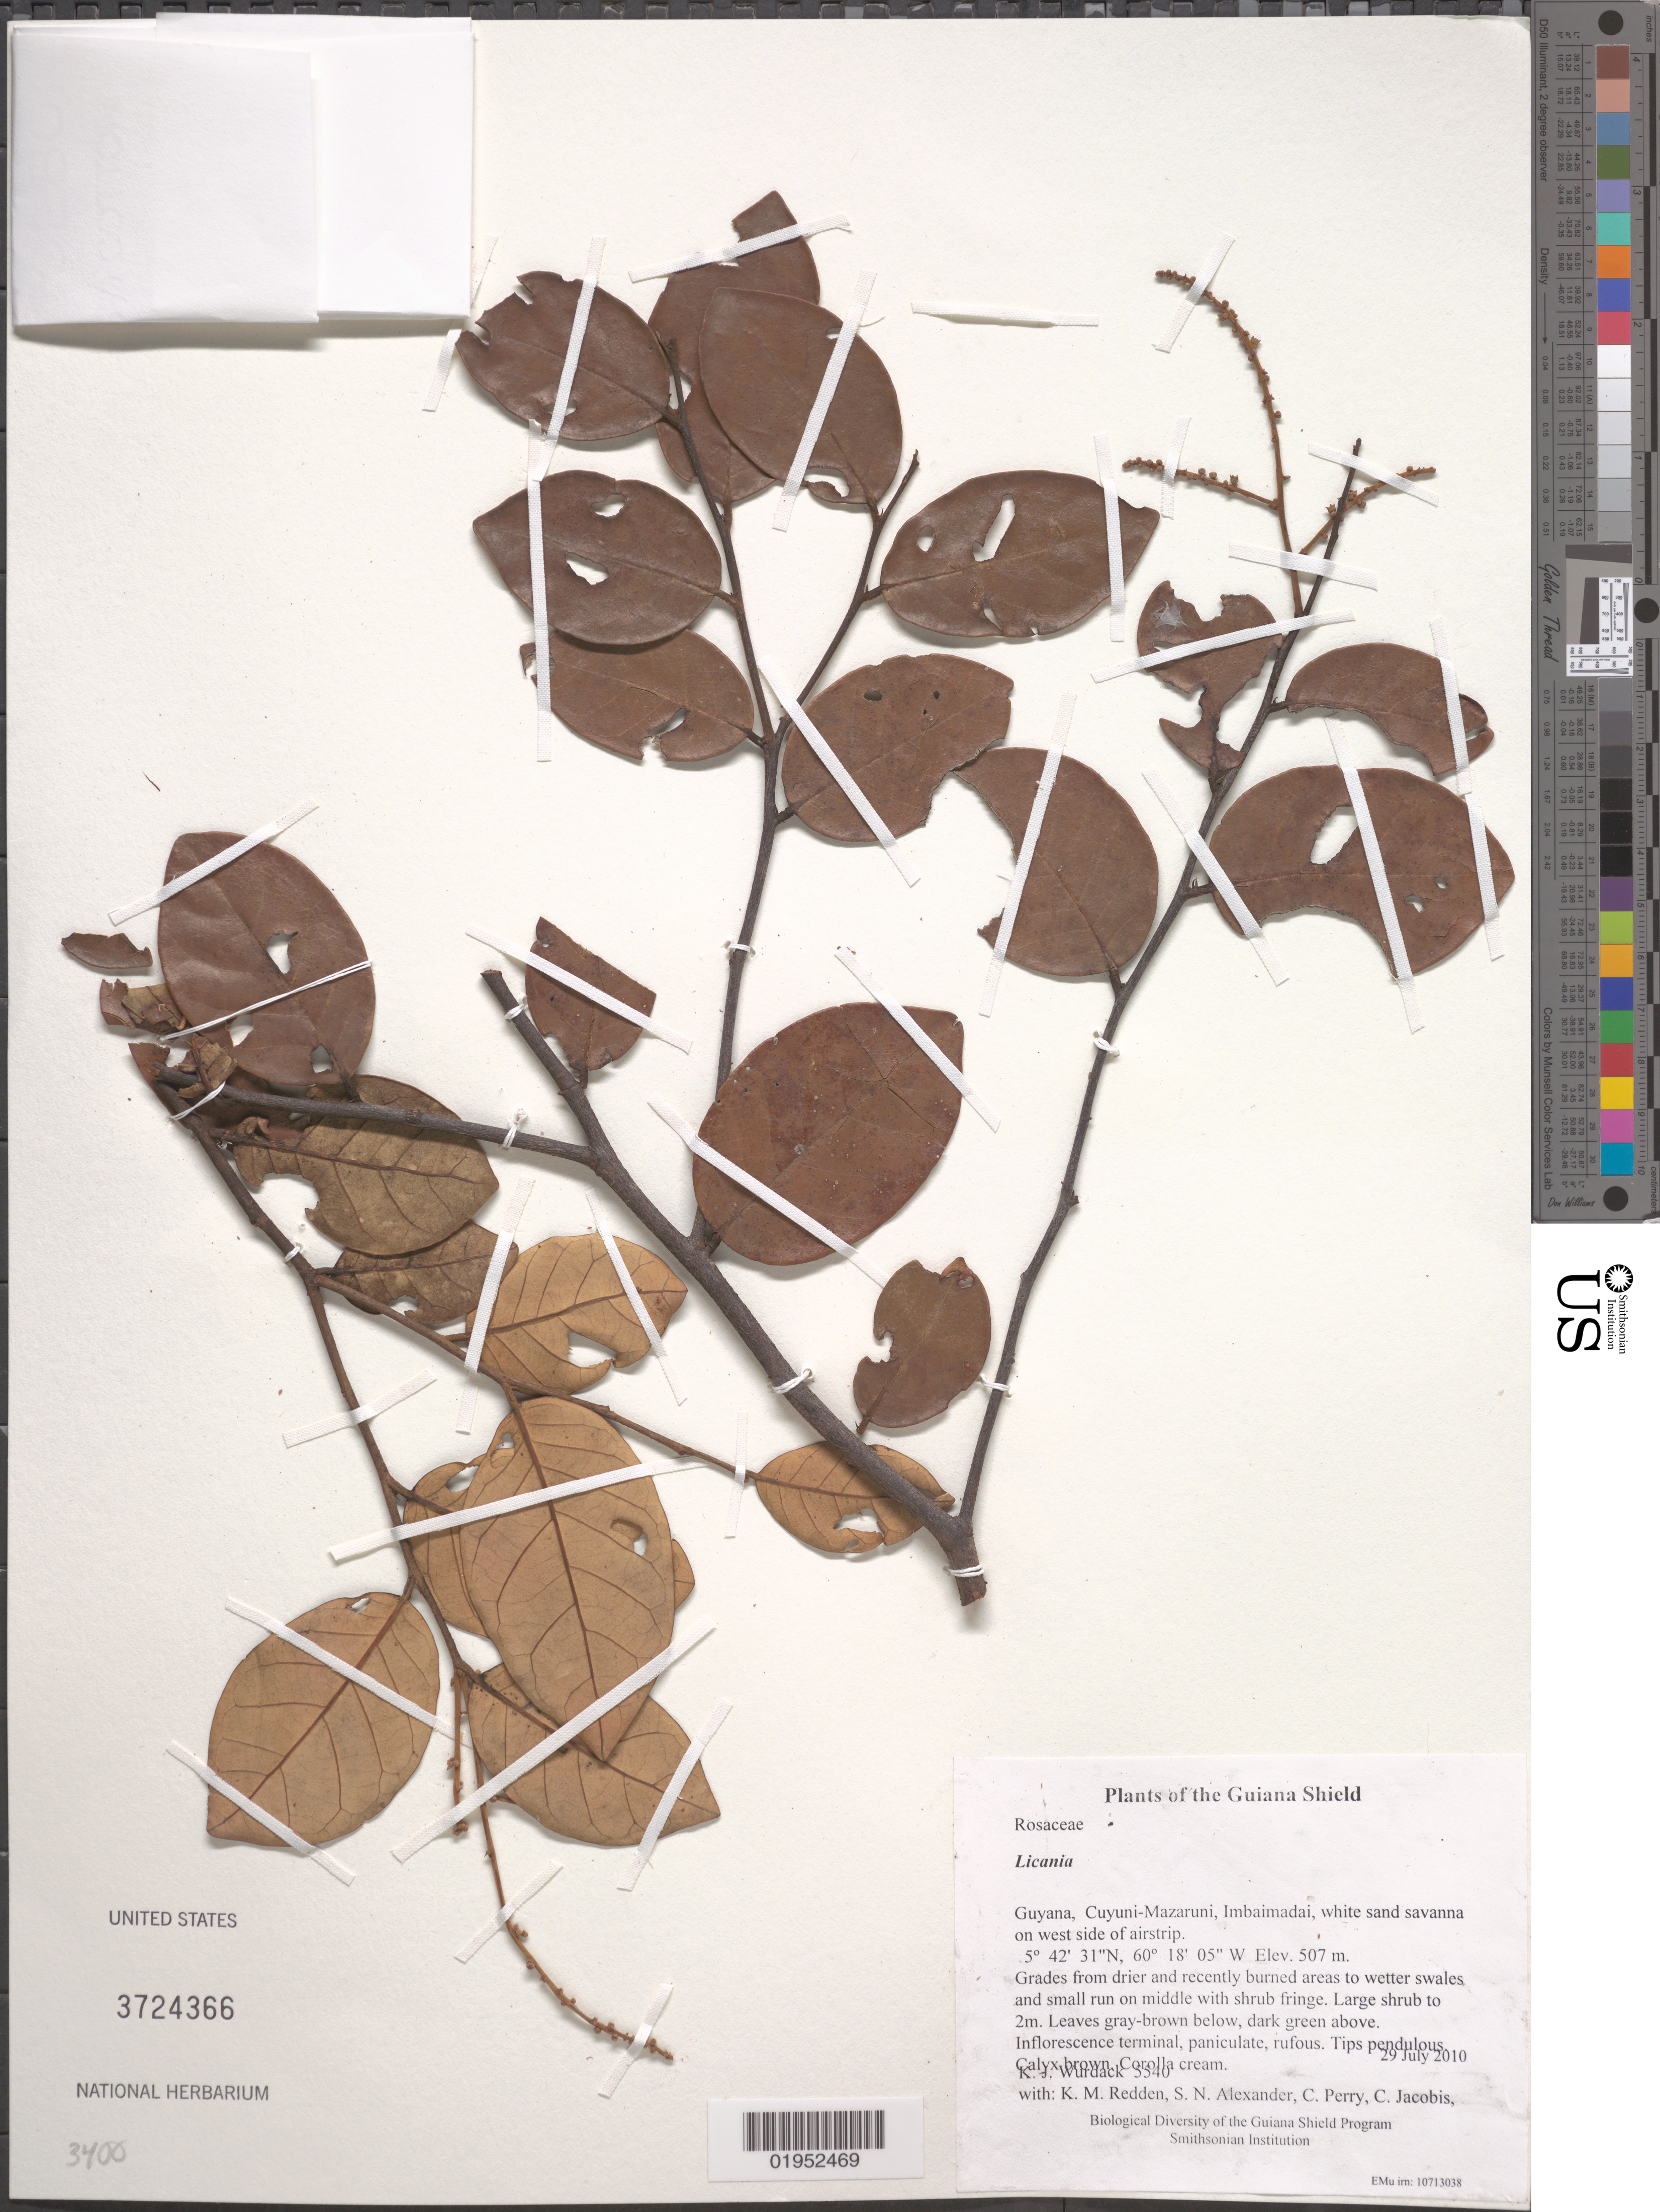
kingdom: Plantae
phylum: Tracheophyta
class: Magnoliopsida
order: Malpighiales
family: Chrysobalanaceae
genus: Licania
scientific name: Licania sp.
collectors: K. Wurdack, K. M. Redden, S. N. Alexander, C. Perry, C. Jacobis, D. Hunter, V. Roland & H. Hunter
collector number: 5540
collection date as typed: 29 July 2010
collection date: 2010-07-29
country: Guyana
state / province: Cuyuni-Mazaruni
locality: Imbaimadai, white sand savanna on west side of airstrip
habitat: Grades from drier and recently burned areas to wetter swales and small run on middle with shrub fringe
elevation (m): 507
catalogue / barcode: US 3724366